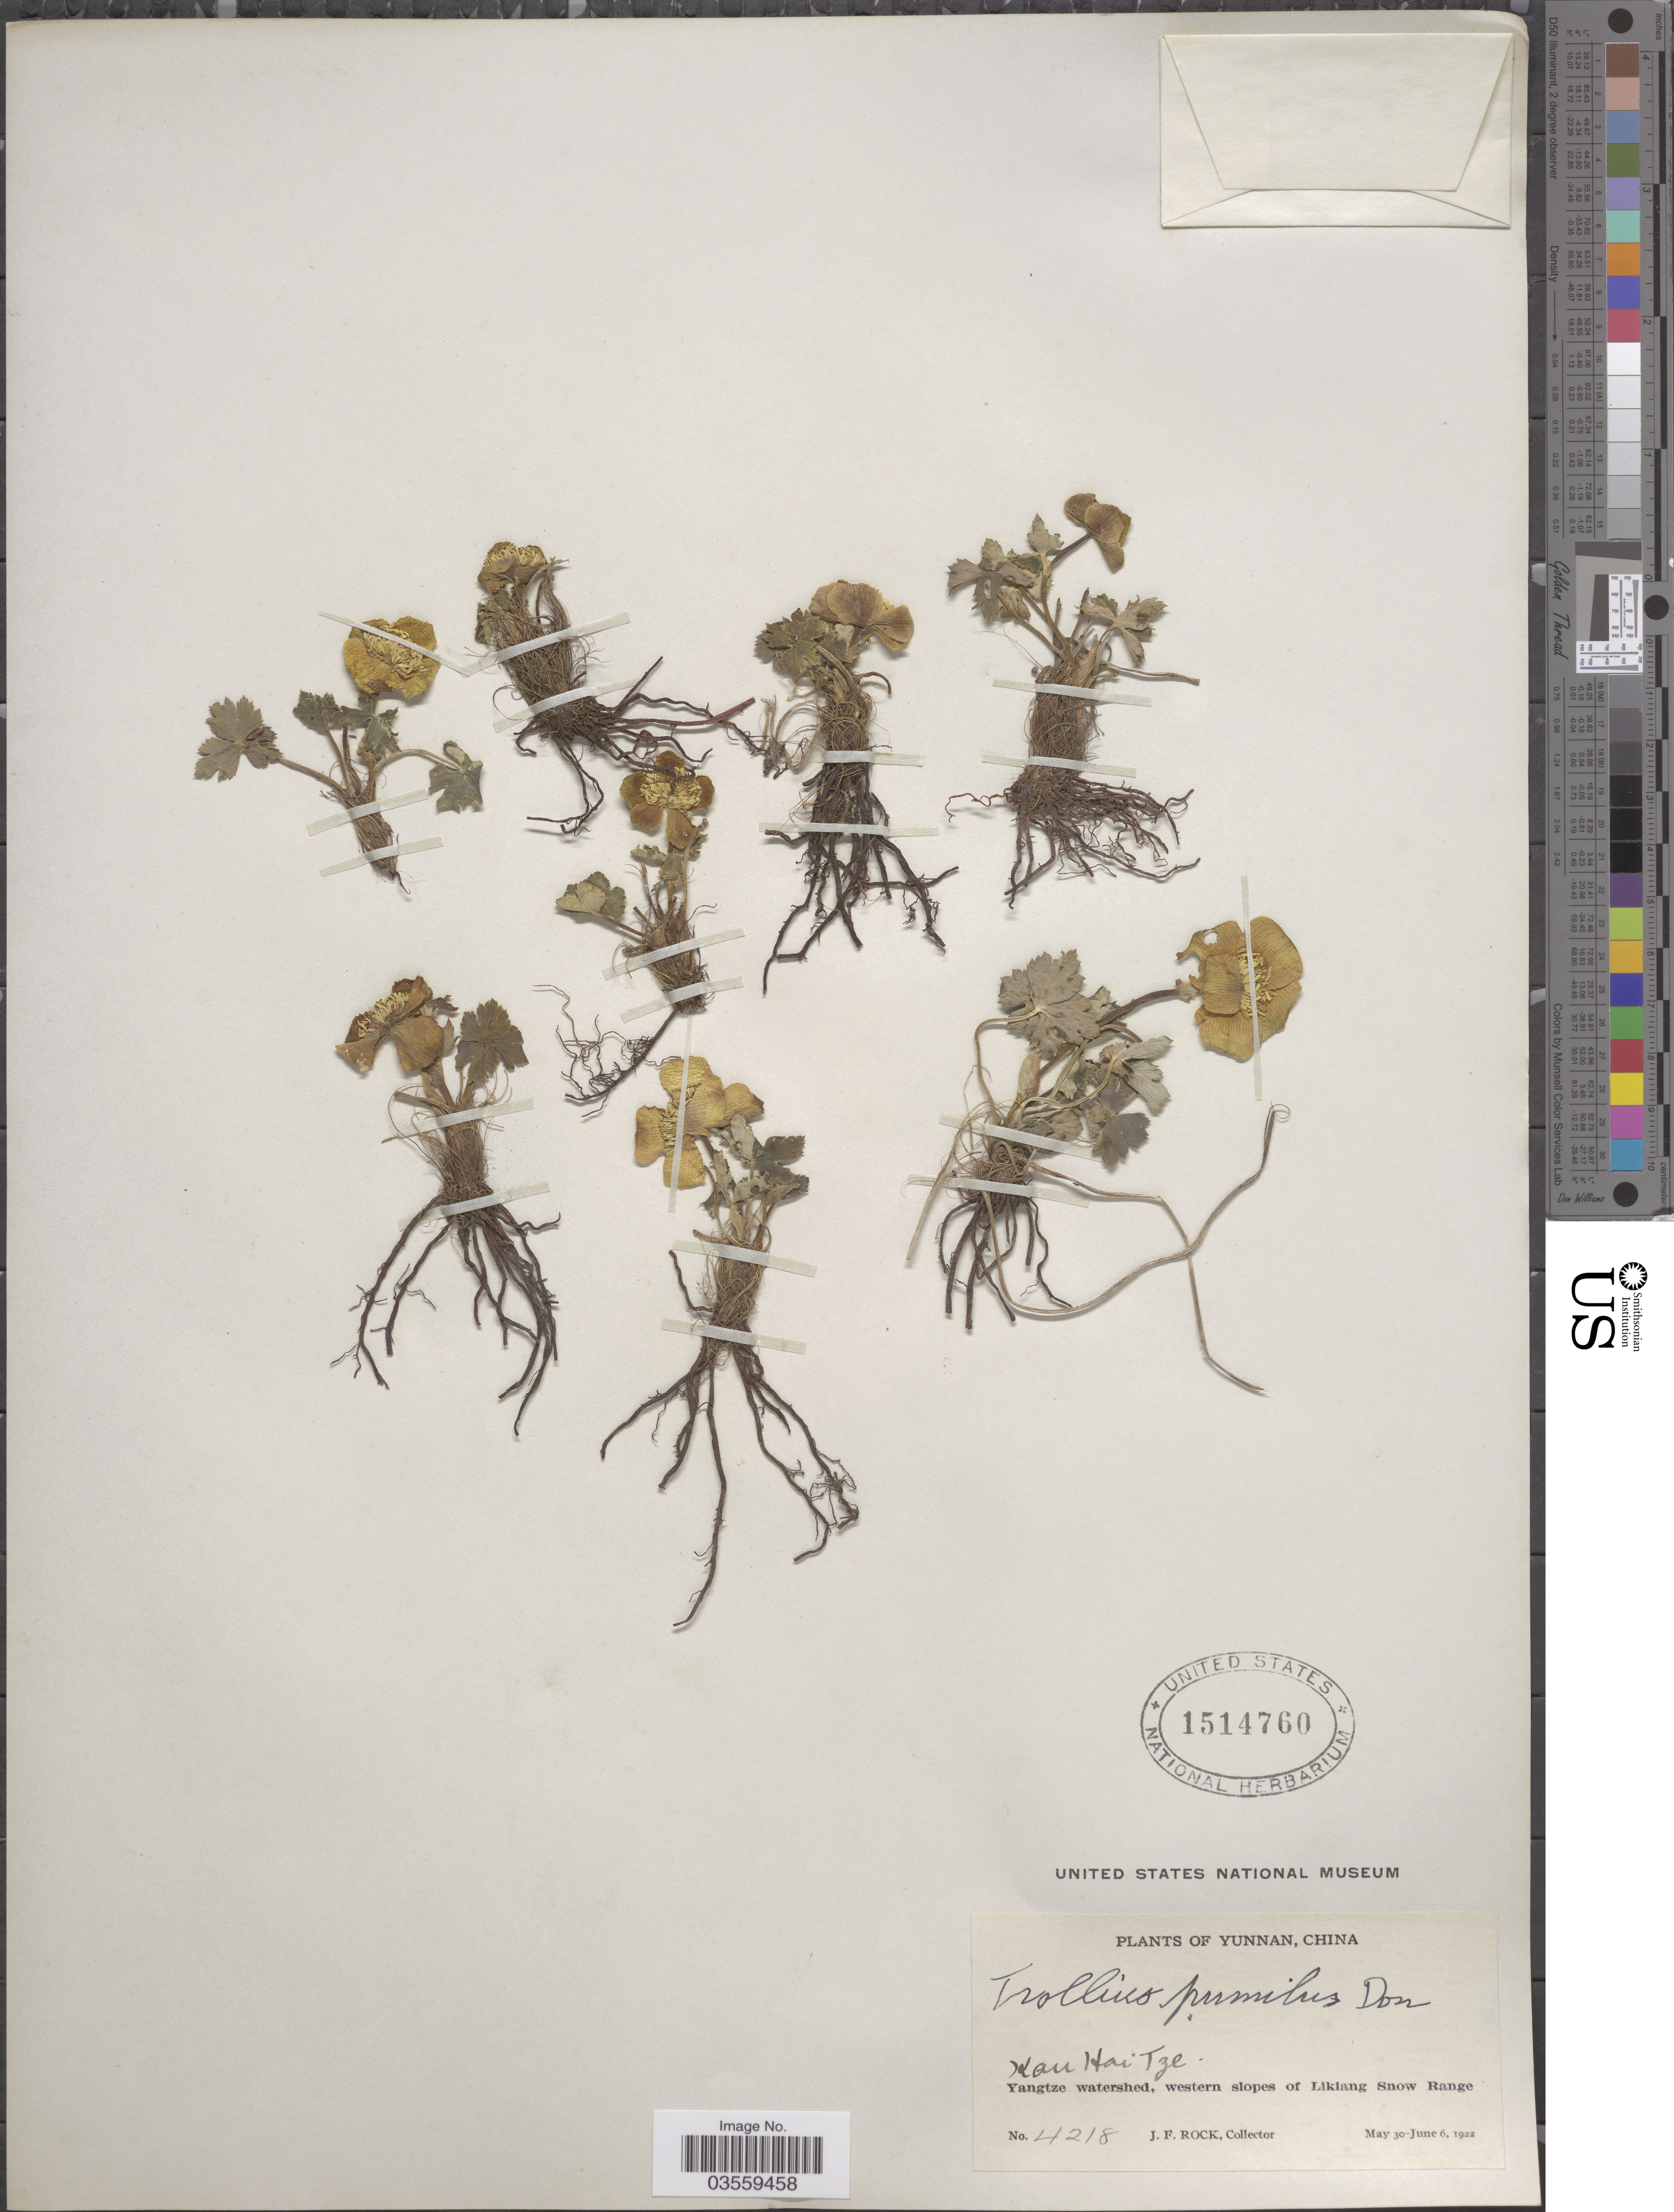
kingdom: Plantae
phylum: Tracheophyta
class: Magnoliopsida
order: Ranunculales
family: Ranunculaceae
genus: Trollius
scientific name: Trollius pumilus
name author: D. Don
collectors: J. Rock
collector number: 4218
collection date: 1922-05-30/1922-06-06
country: China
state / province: Yunnan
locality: Kan Hai Tze. Yangtze watershed, western slopes of Likiang Snow Range.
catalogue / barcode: US 1514760